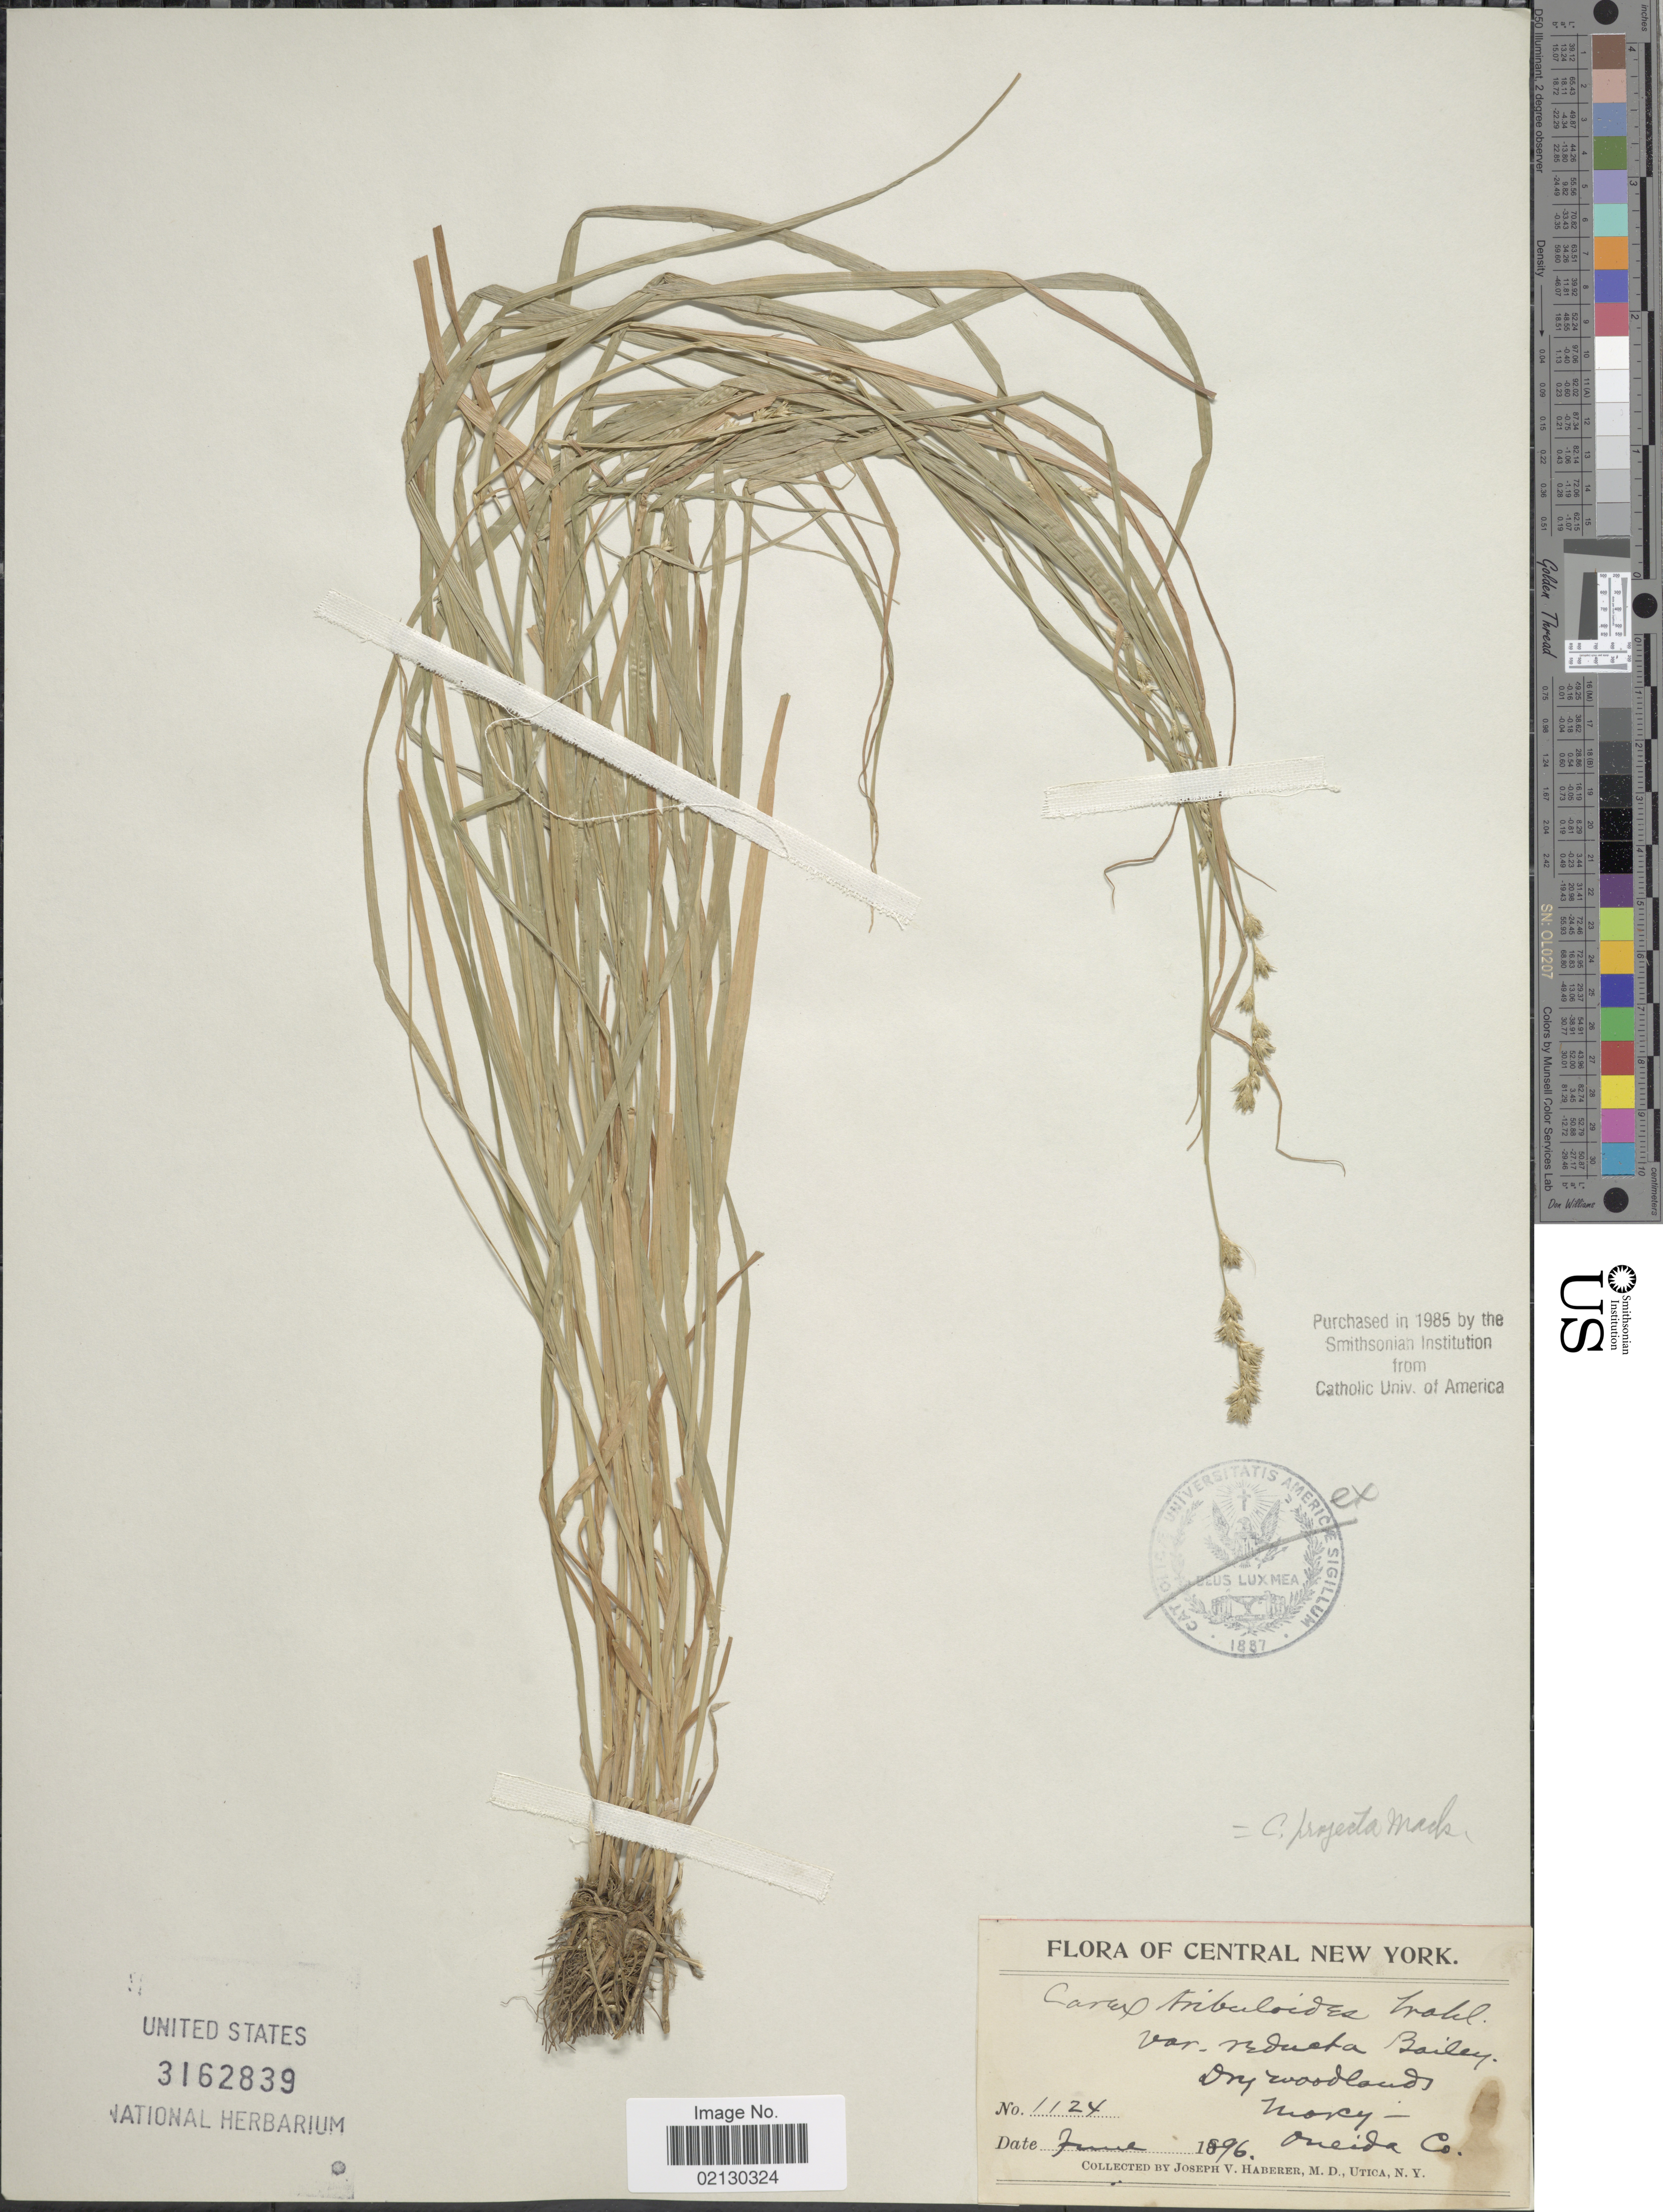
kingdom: Plantae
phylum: Tracheophyta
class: Liliopsida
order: Poales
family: Cyperaceae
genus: Carex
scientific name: Carex projecta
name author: Mack.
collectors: J. V. Haberer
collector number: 1124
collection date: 1896-06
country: United States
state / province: New York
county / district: Oneida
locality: Central New York, Marcy, Oneida Co.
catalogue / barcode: US 3162839